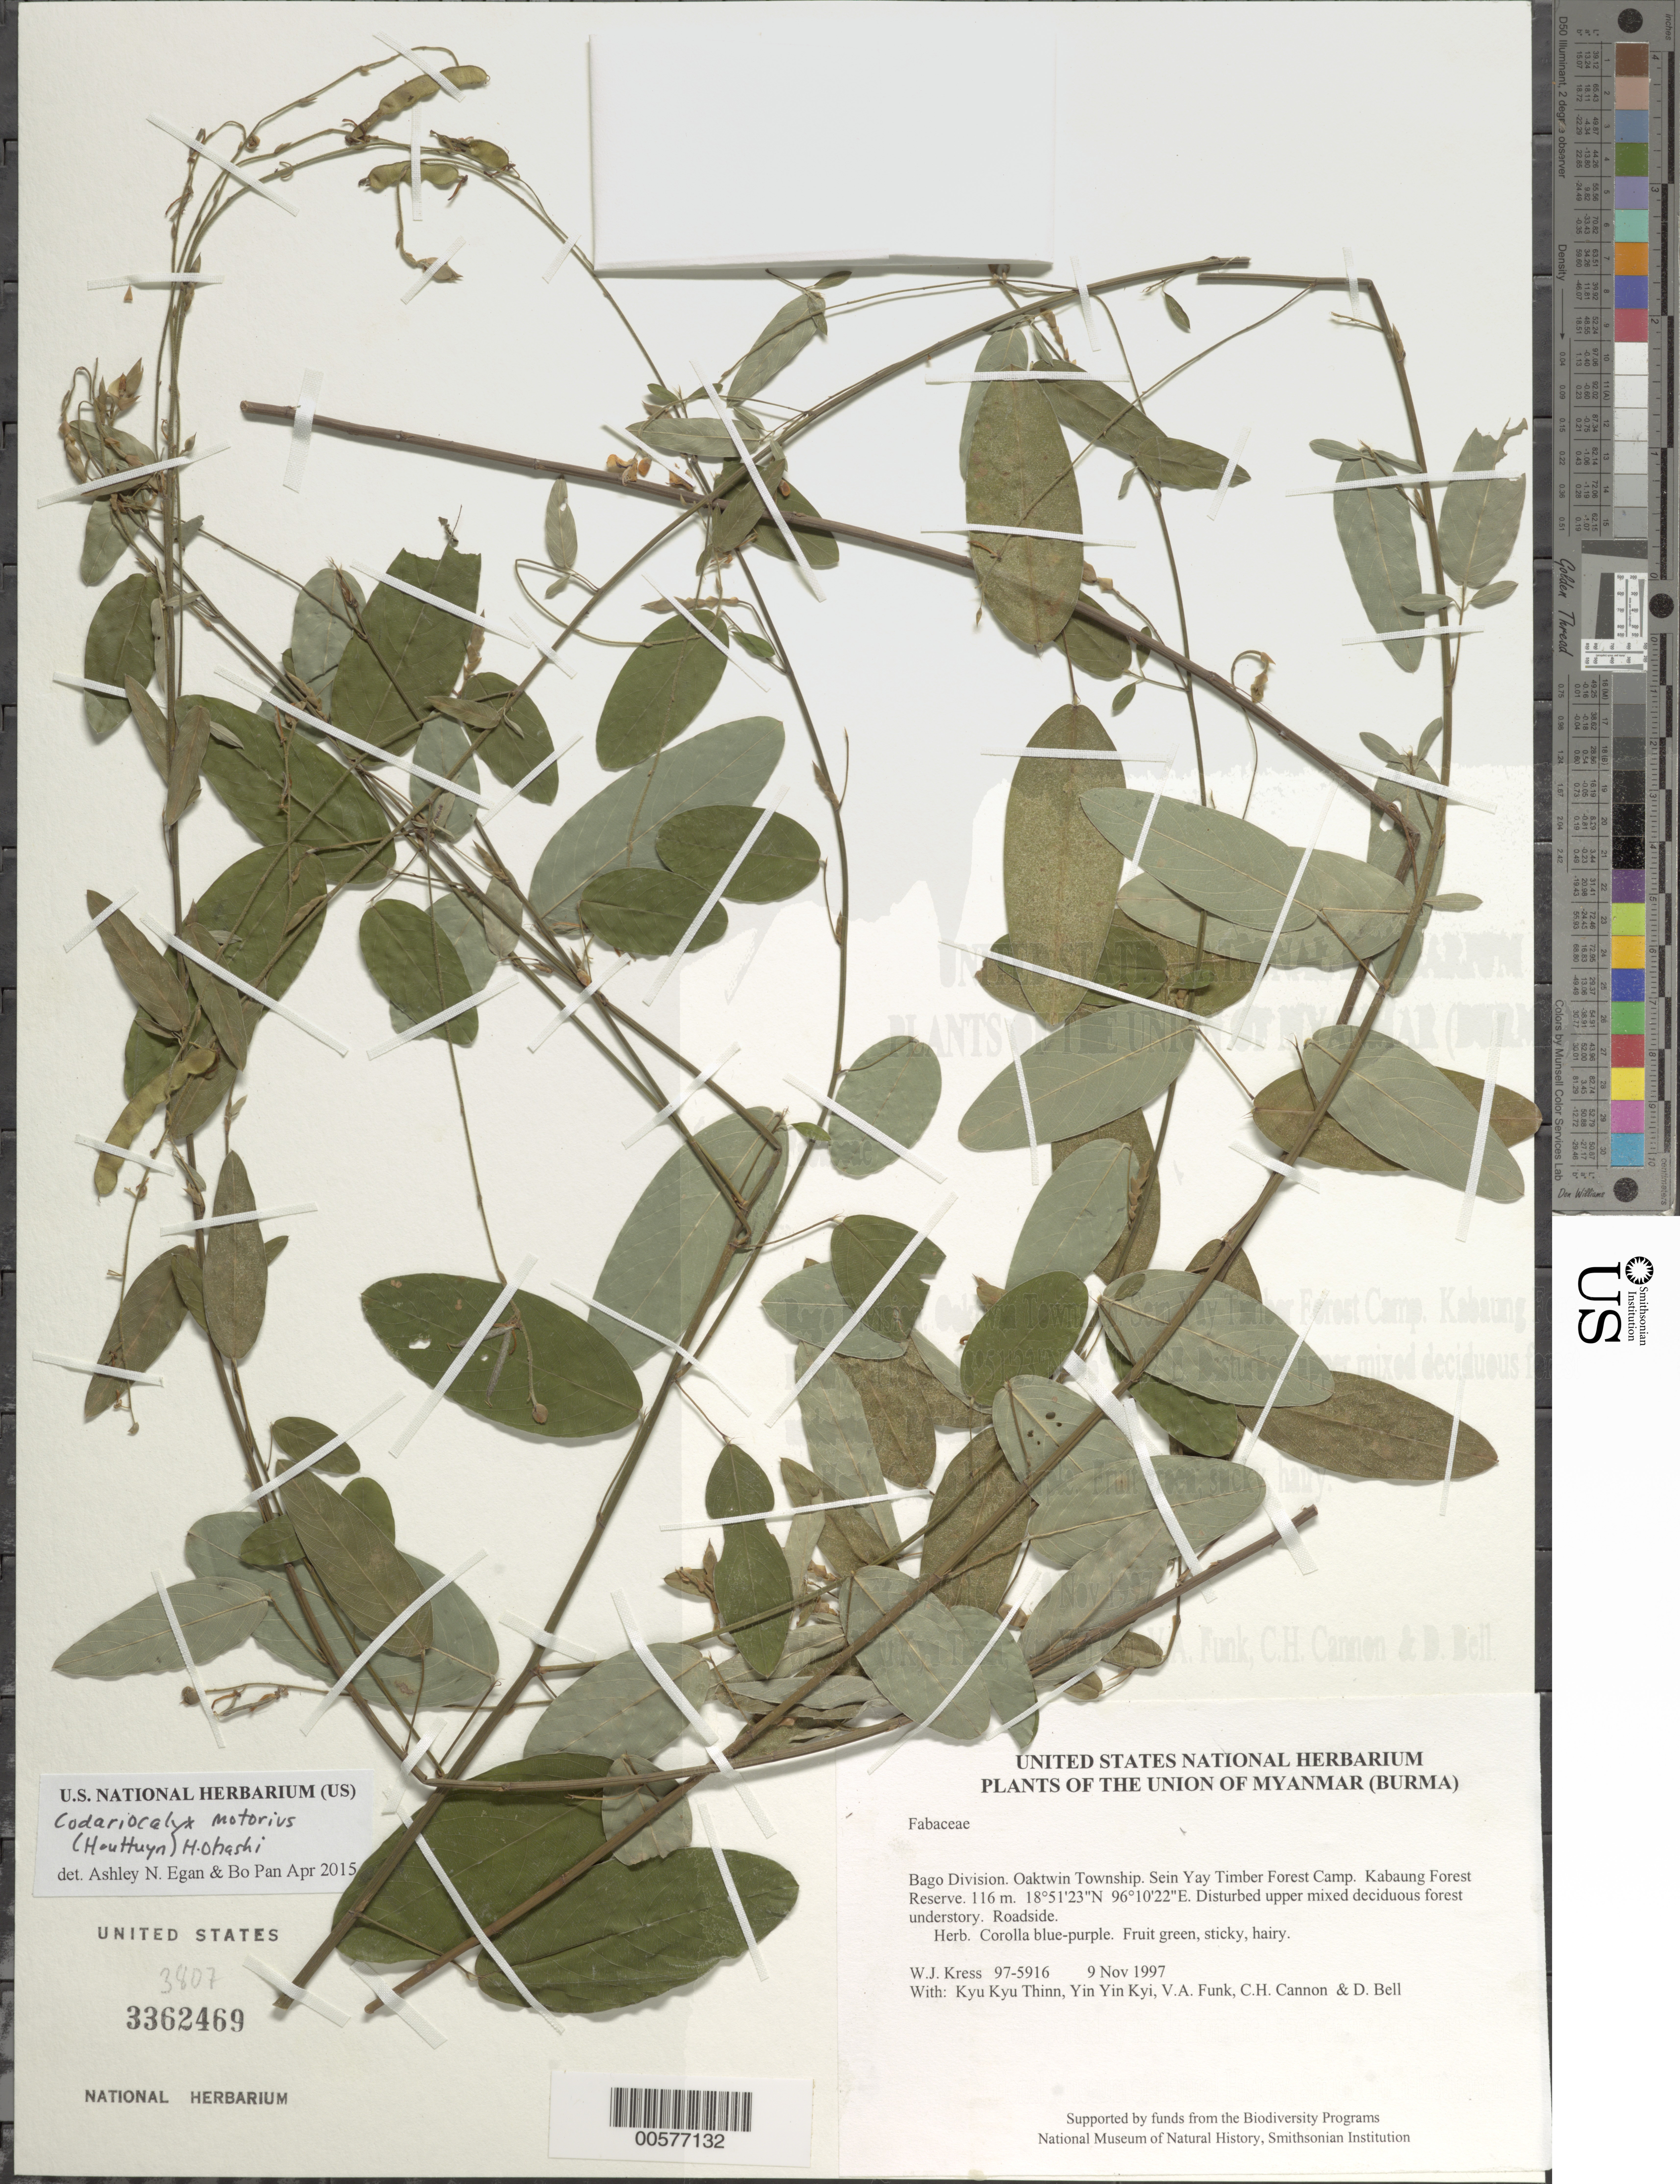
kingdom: Plantae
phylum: Tracheophyta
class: Magnoliopsida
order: Fabales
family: Fabaceae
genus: Codariocalyx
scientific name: Codariocalyx motorius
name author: (Houtt.) H. Ohashi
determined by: Egan, Ashley N.; Pan, B.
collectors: W. J. Kress, Kyu Kyu Thinn, Yin Yin Kyi, V. Funk, C. H. Cannon & D. A. Bell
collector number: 97-5916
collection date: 1997-11-09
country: Myanmar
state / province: Bago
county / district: Oaktwin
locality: Sein Yay Timber Forest Camp. Kabaung Forest Reserve.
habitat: Disturbed upper mixed deciduous forest understory. Roadside.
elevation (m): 116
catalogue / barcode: US 3362469